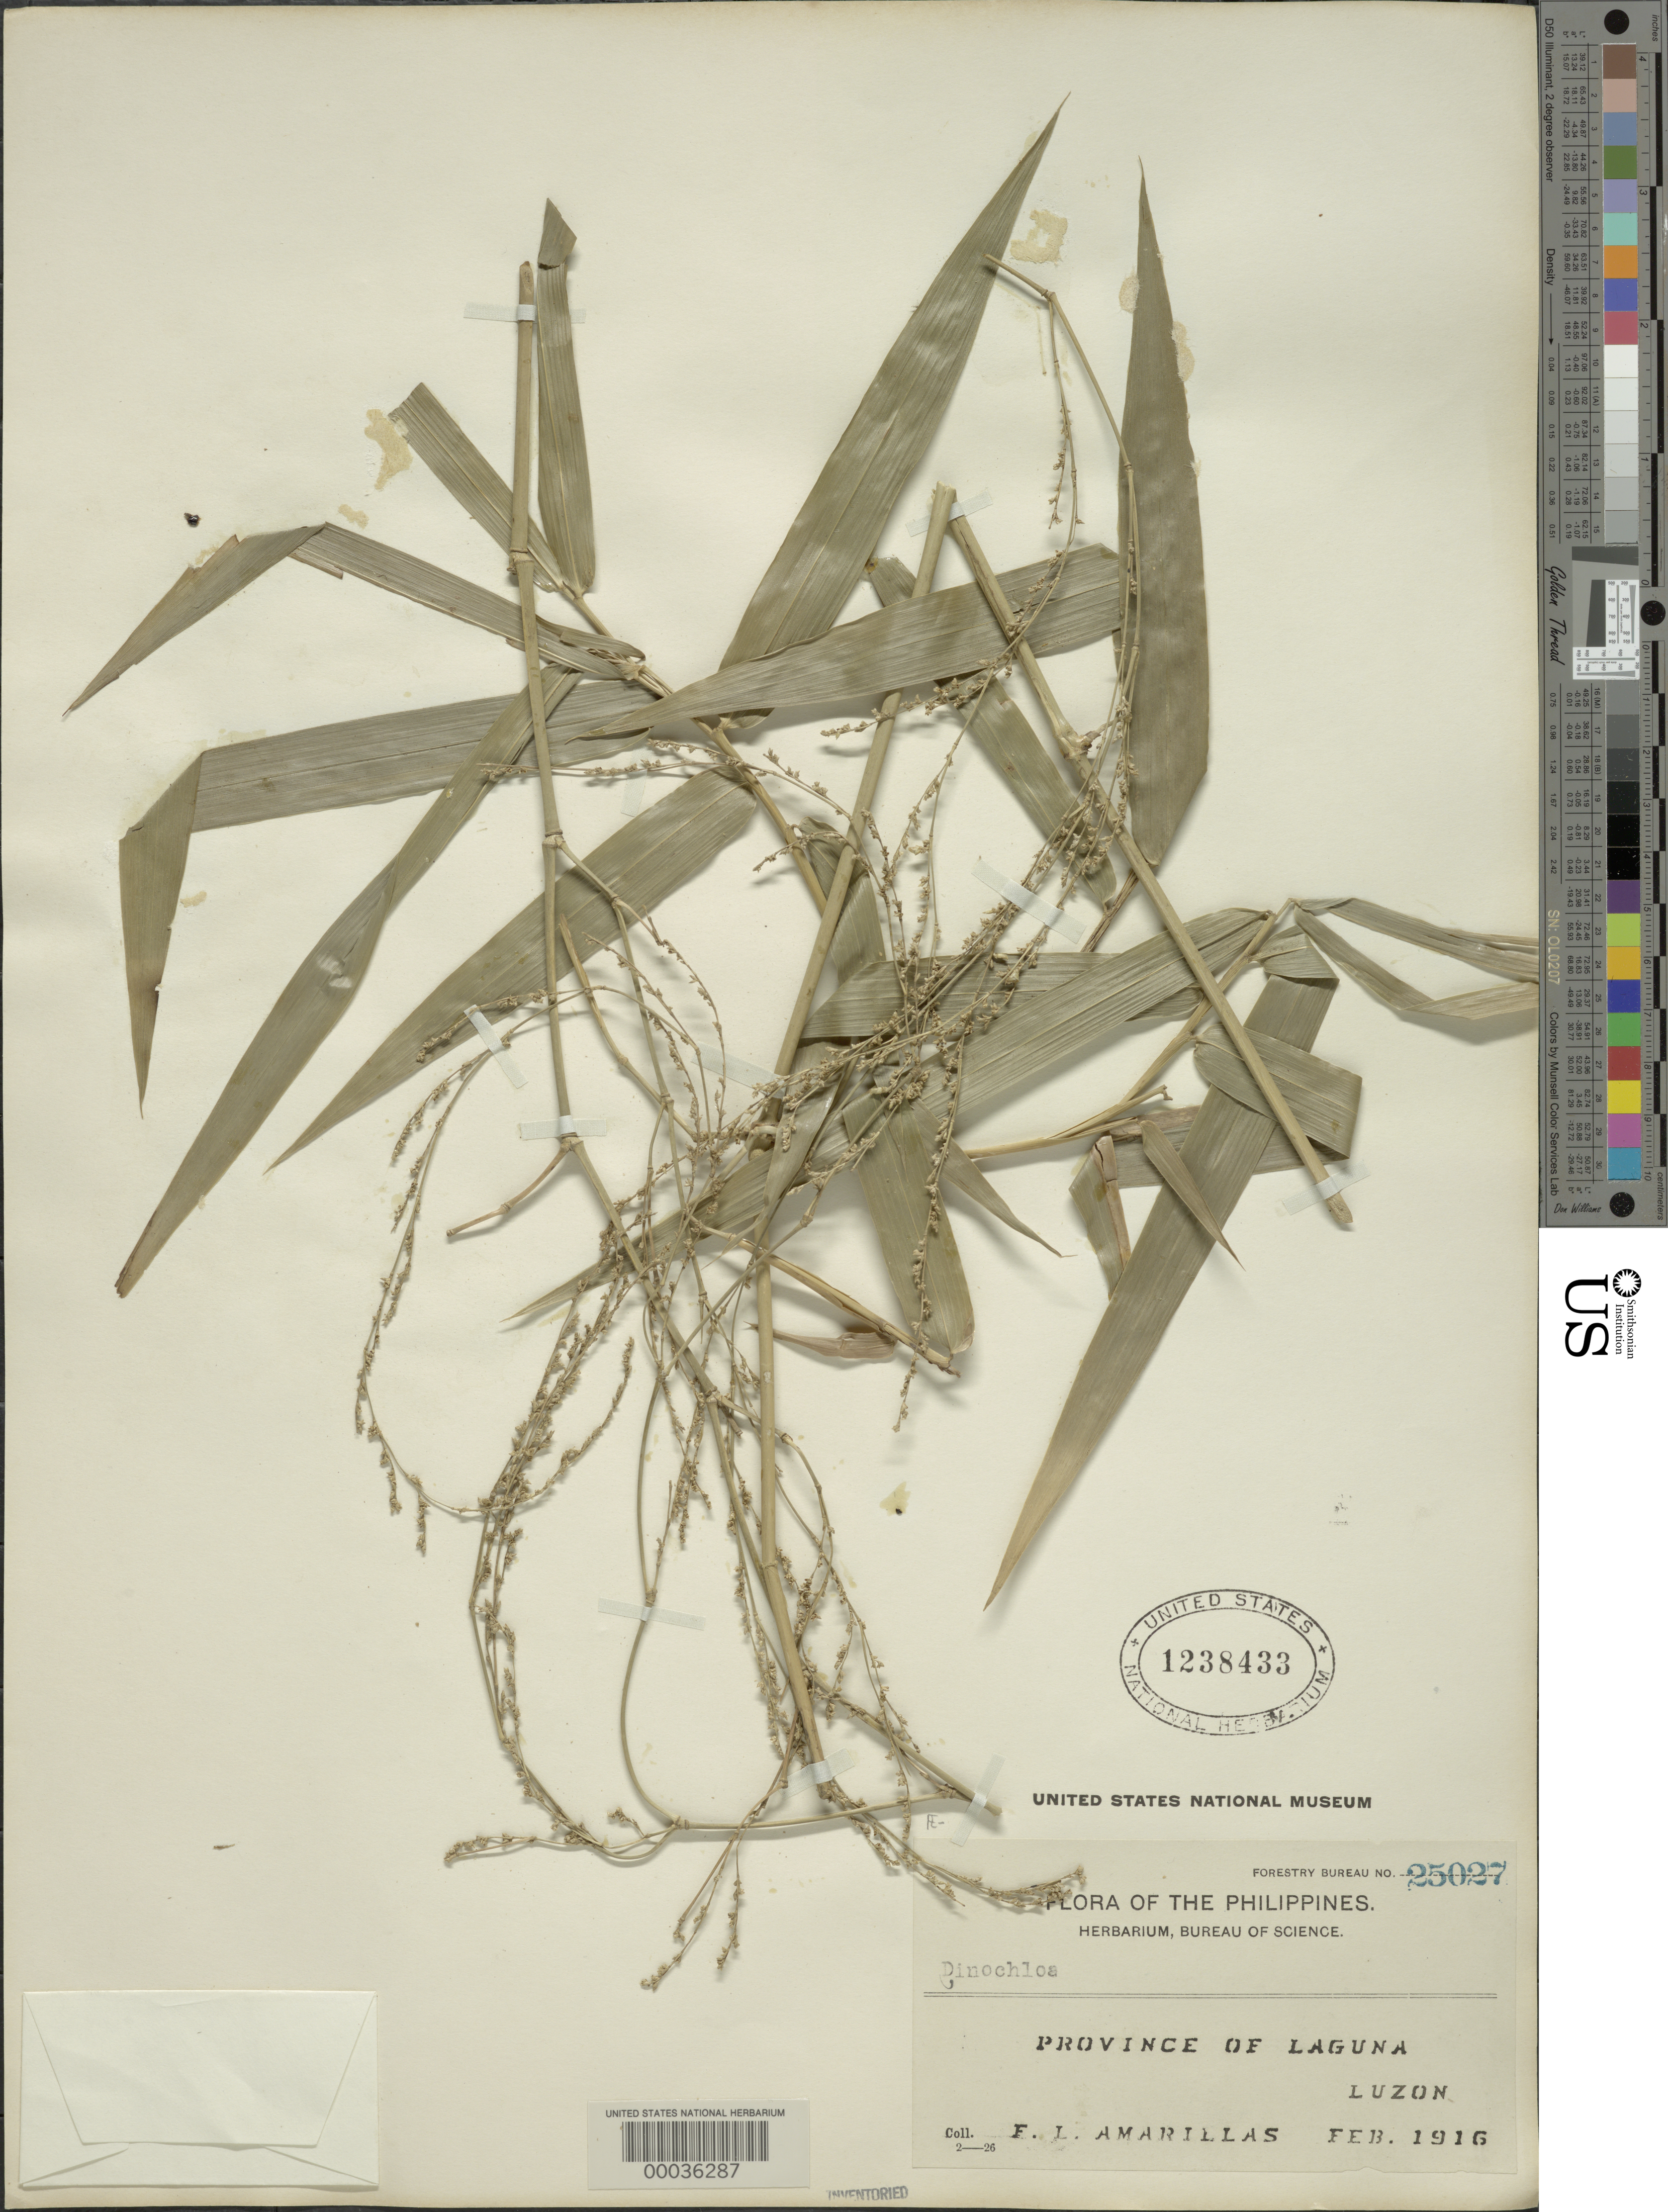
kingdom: Plantae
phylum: Tracheophyta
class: Liliopsida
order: Poales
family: Poaceae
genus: Dinochloa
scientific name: Dinochloa sp.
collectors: F. Amarillas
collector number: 25027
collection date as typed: Feb 1916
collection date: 1916-02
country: Philippines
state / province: Calabarzon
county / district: Laguna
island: Luzon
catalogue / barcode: US 1238433